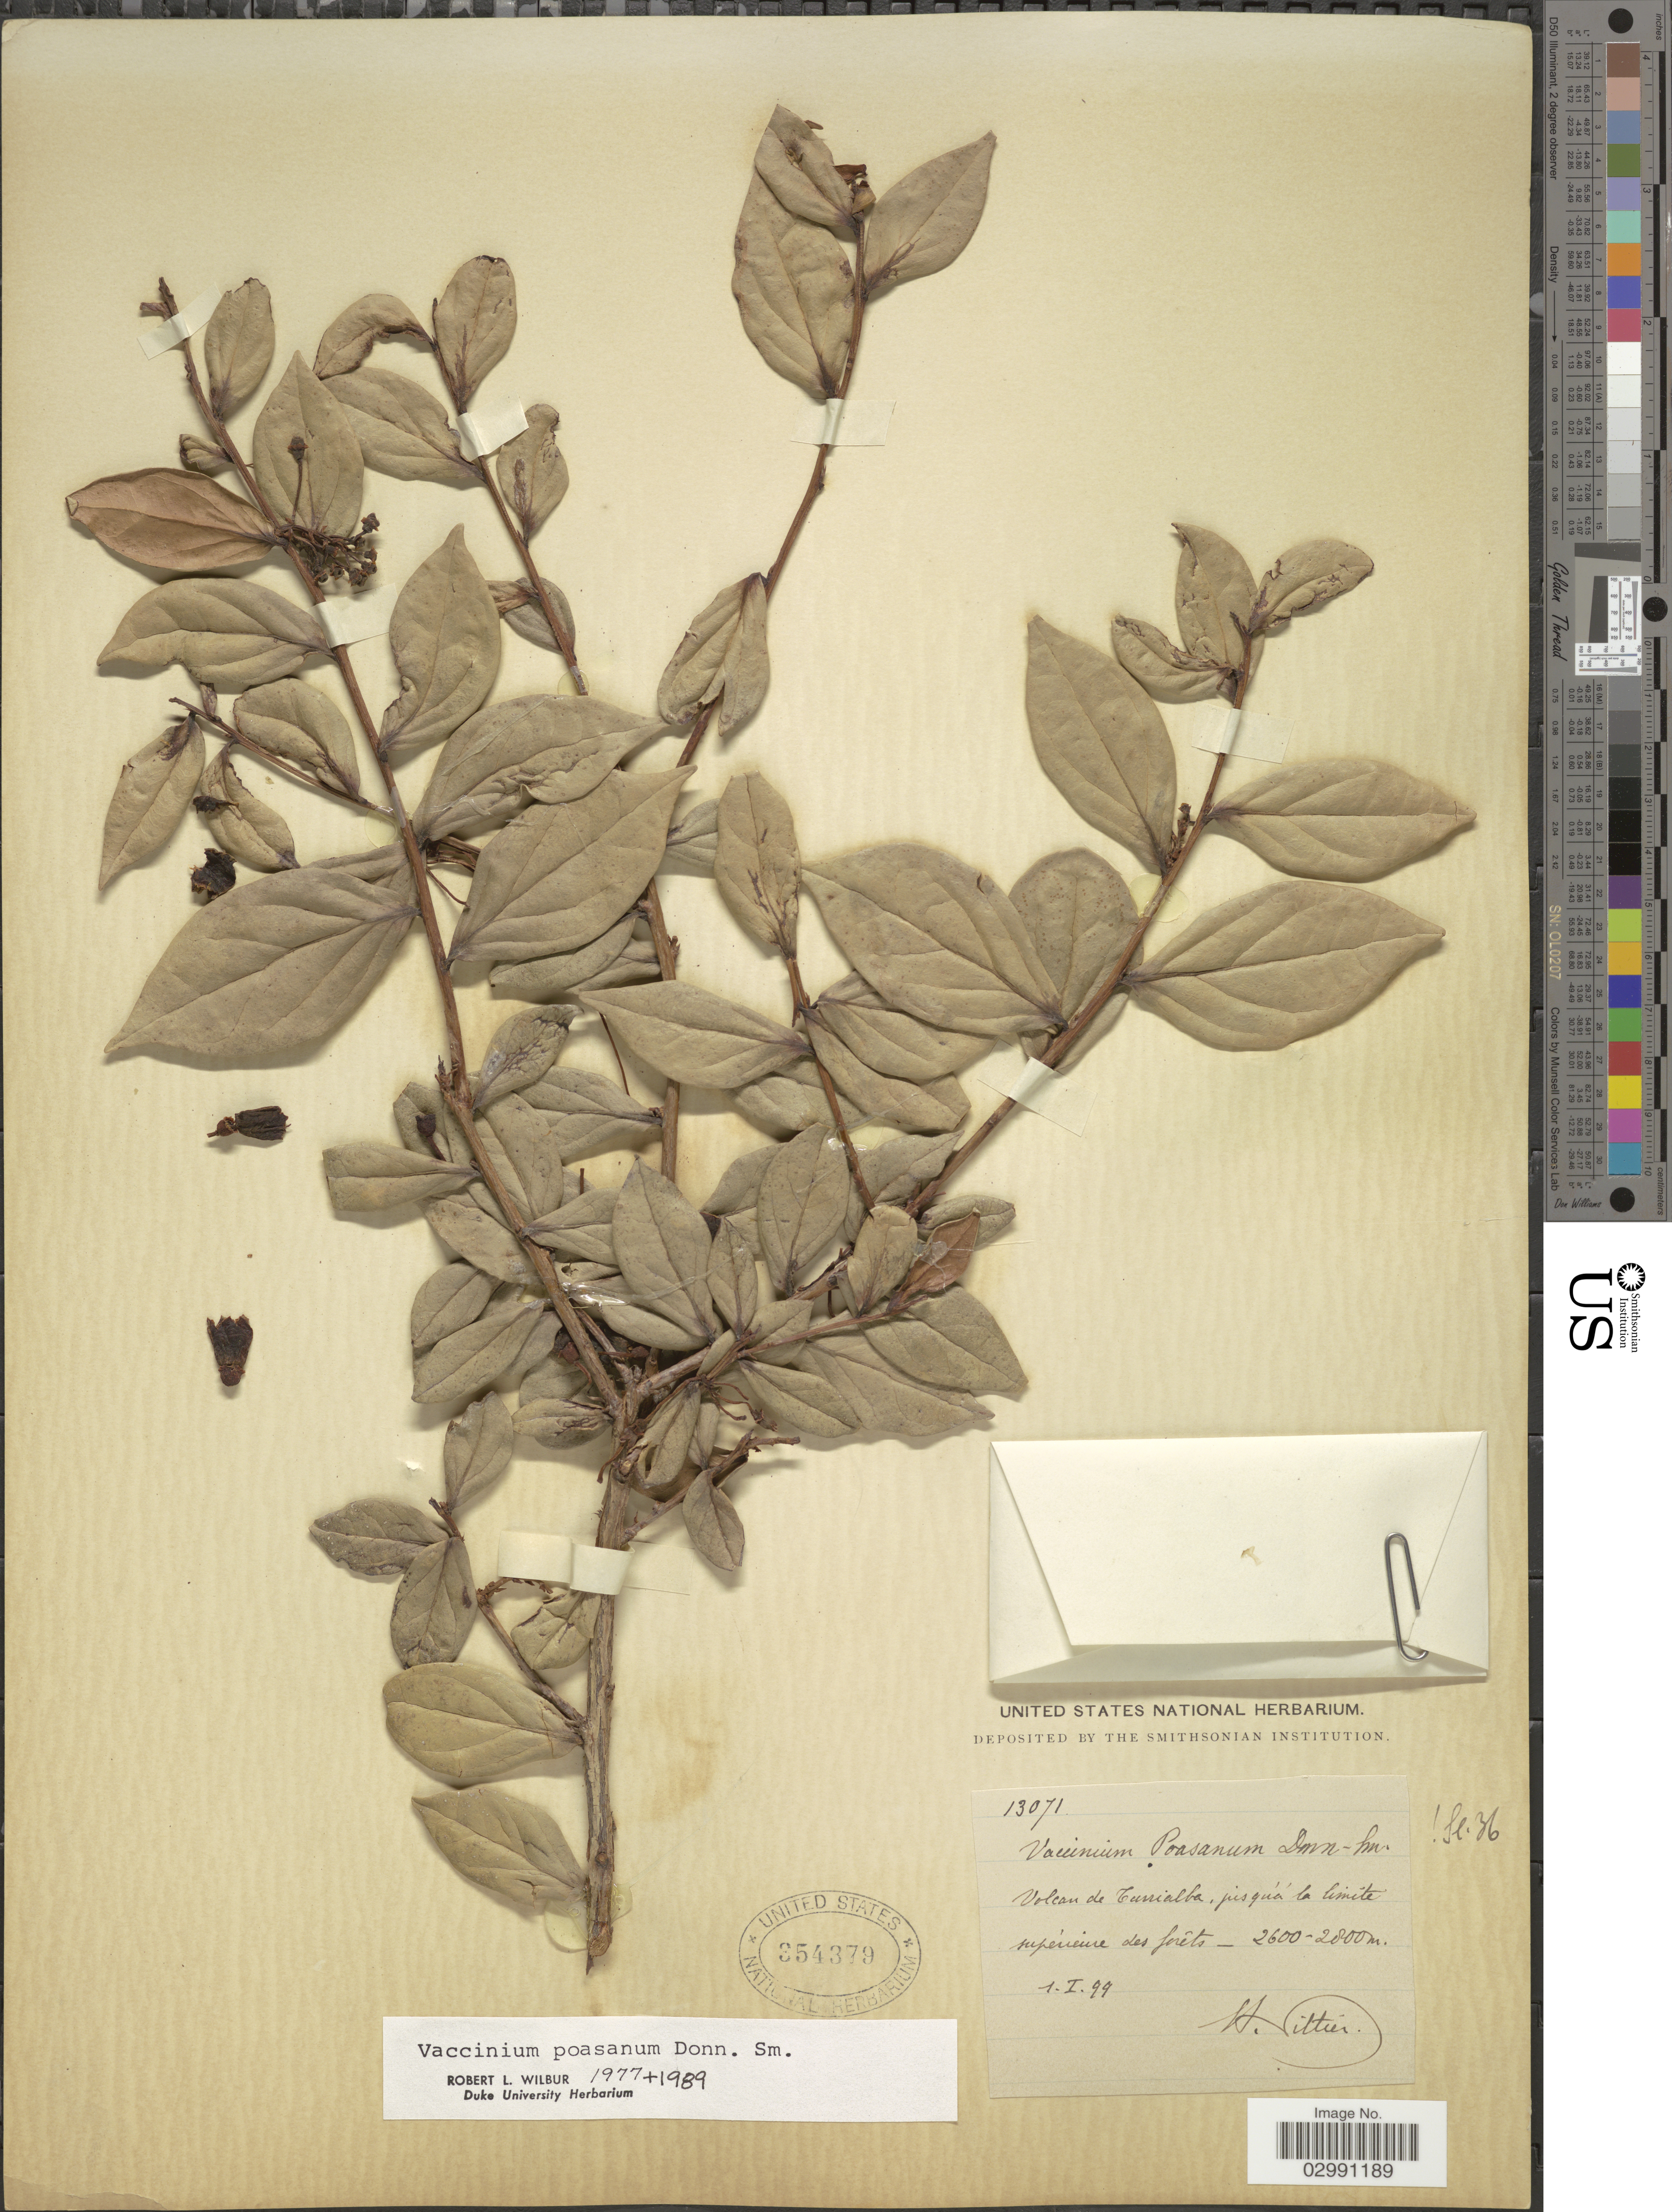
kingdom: Plantae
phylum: Tracheophyta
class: Magnoliopsida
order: Ericales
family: Ericaceae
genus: Vaccinium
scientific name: Vaccinium poasanum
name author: Donn. Sm.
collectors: H. F. Pittier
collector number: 13071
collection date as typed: Transcribed d/m/y: 1/1/99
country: Costa Rica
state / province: Cartago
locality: Volcan de Turrialba.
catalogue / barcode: US 354379